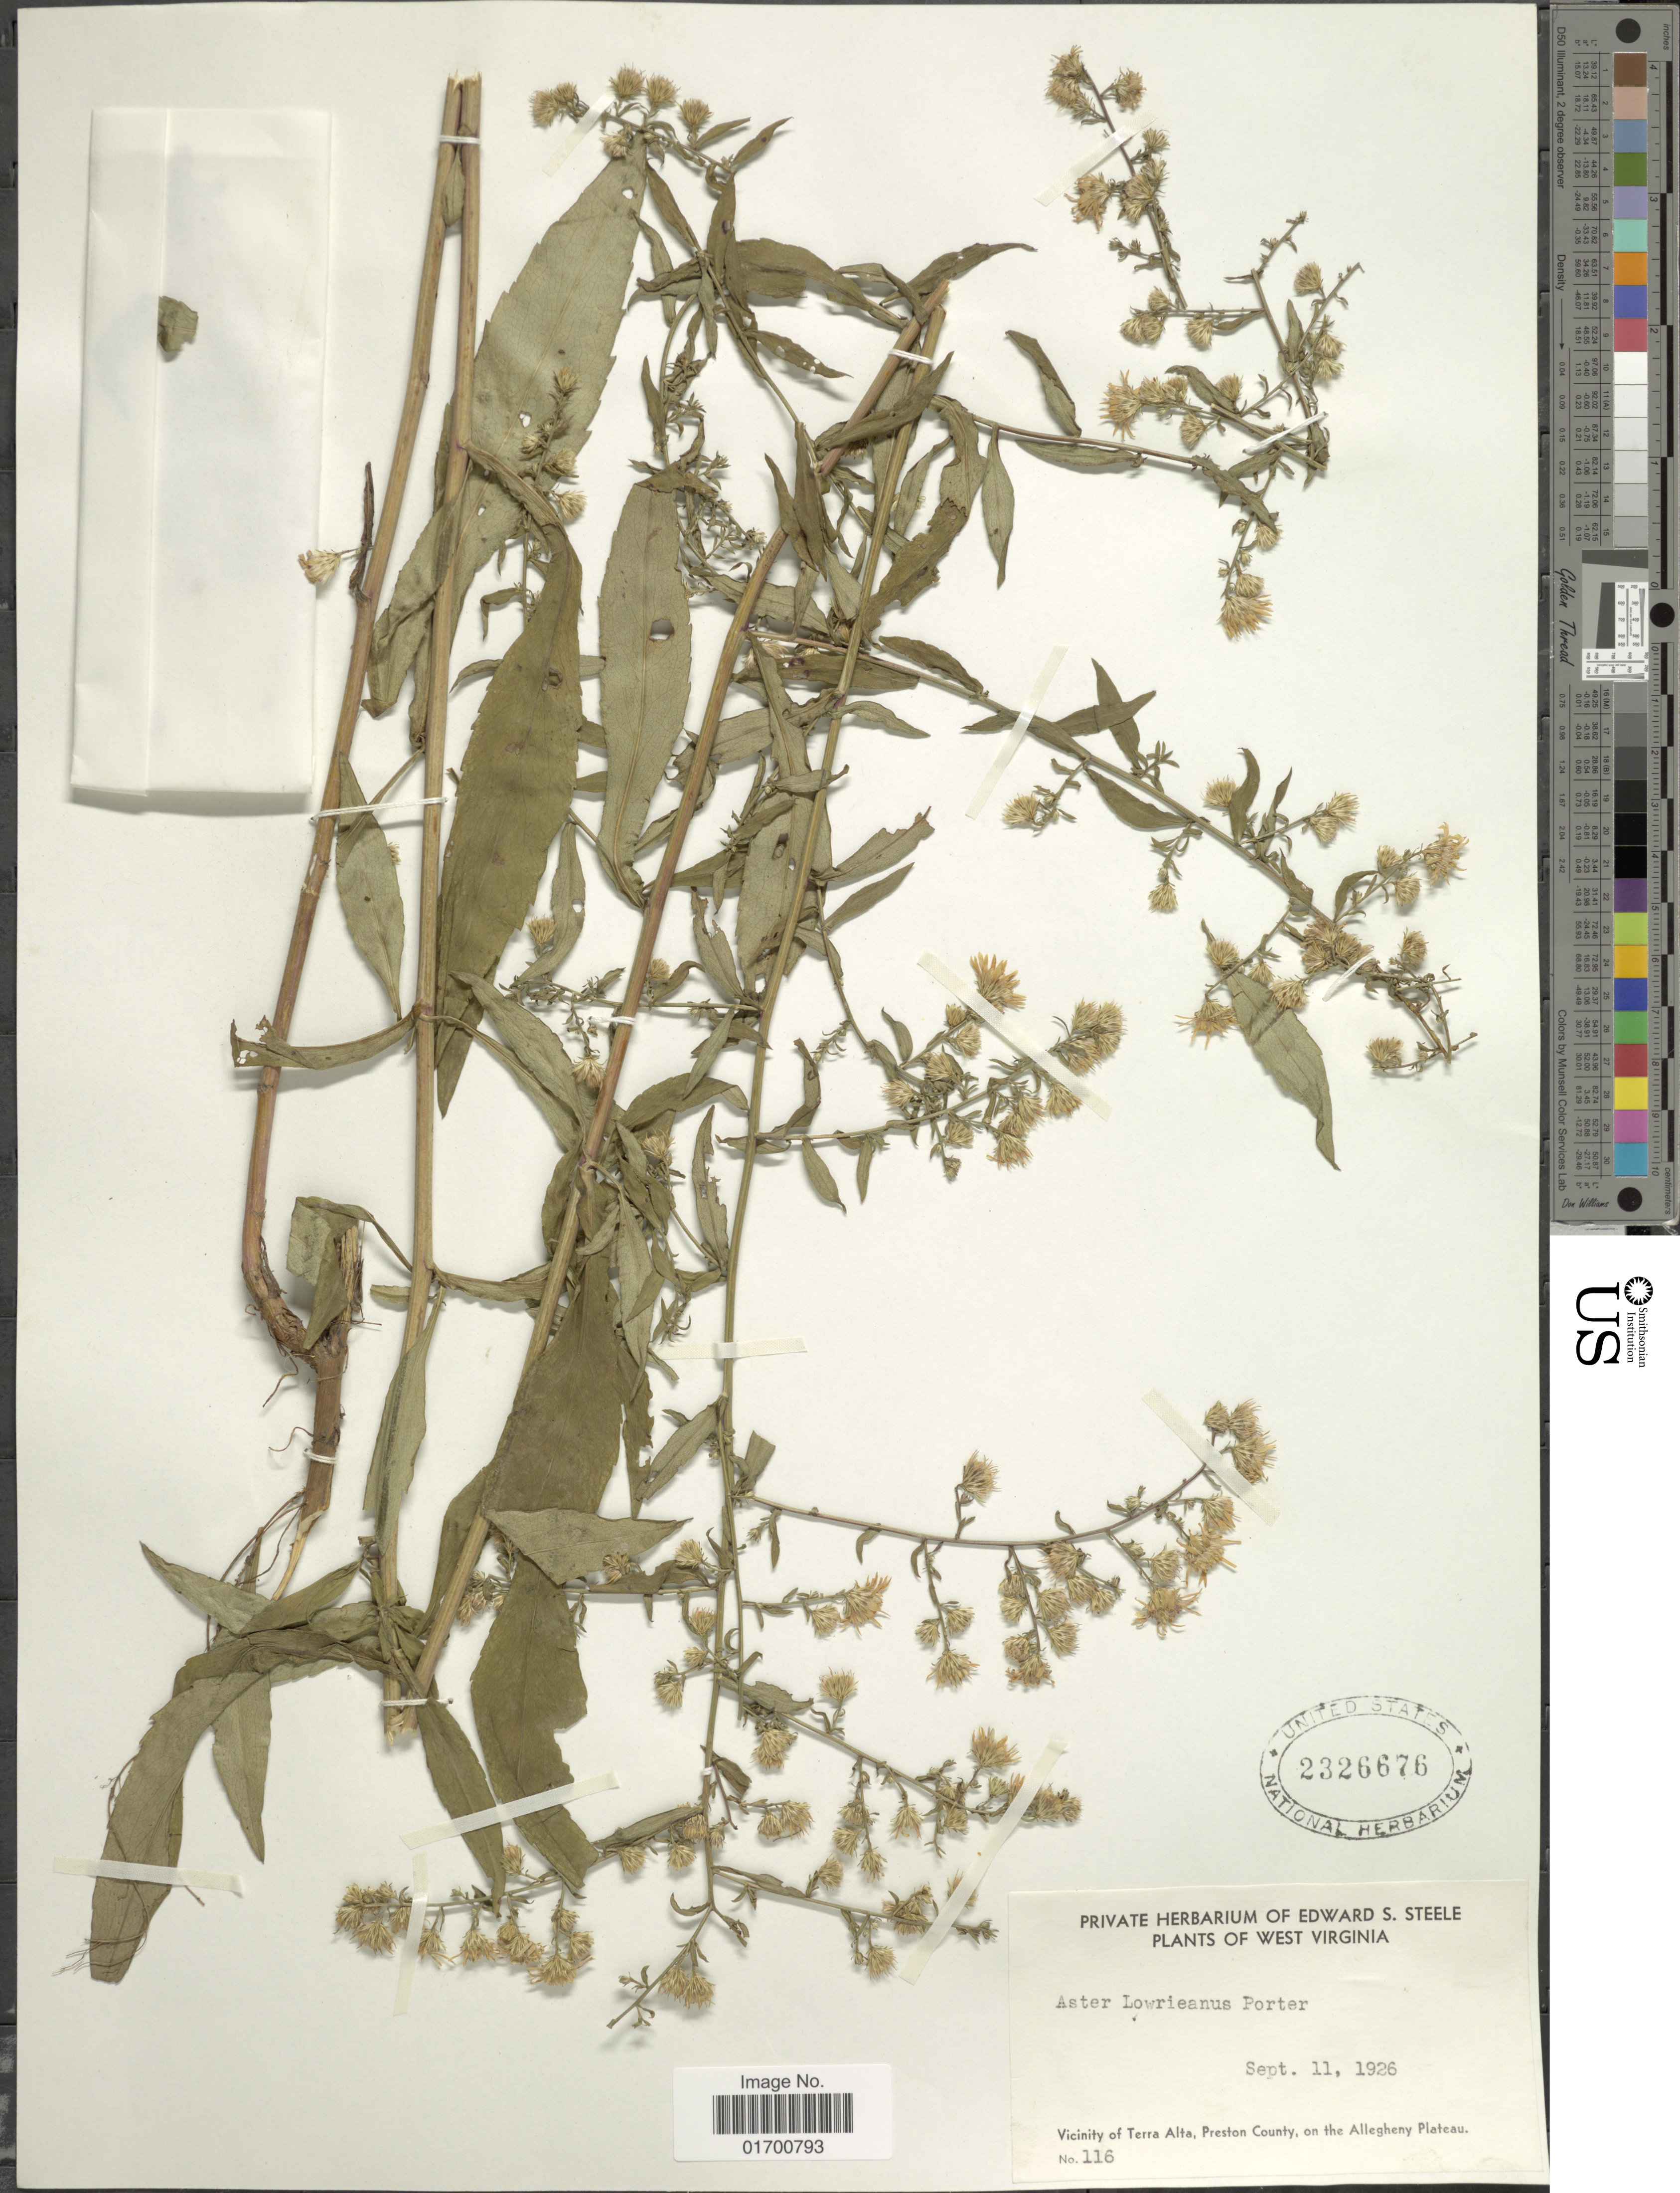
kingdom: Plantae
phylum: Tracheophyta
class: Magnoliopsida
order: Asterales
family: Asteraceae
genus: Symphyotrichum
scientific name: Symphyotrichum lowrieanum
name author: (Porter) G.L. Nesom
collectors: ex herb. Edward S. Steele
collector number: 116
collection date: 1926-09-11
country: United States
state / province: West Virginia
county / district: Preston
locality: Vicinity of Terra Alta, Preston County, on the Allegheny Plateau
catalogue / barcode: US 2326676